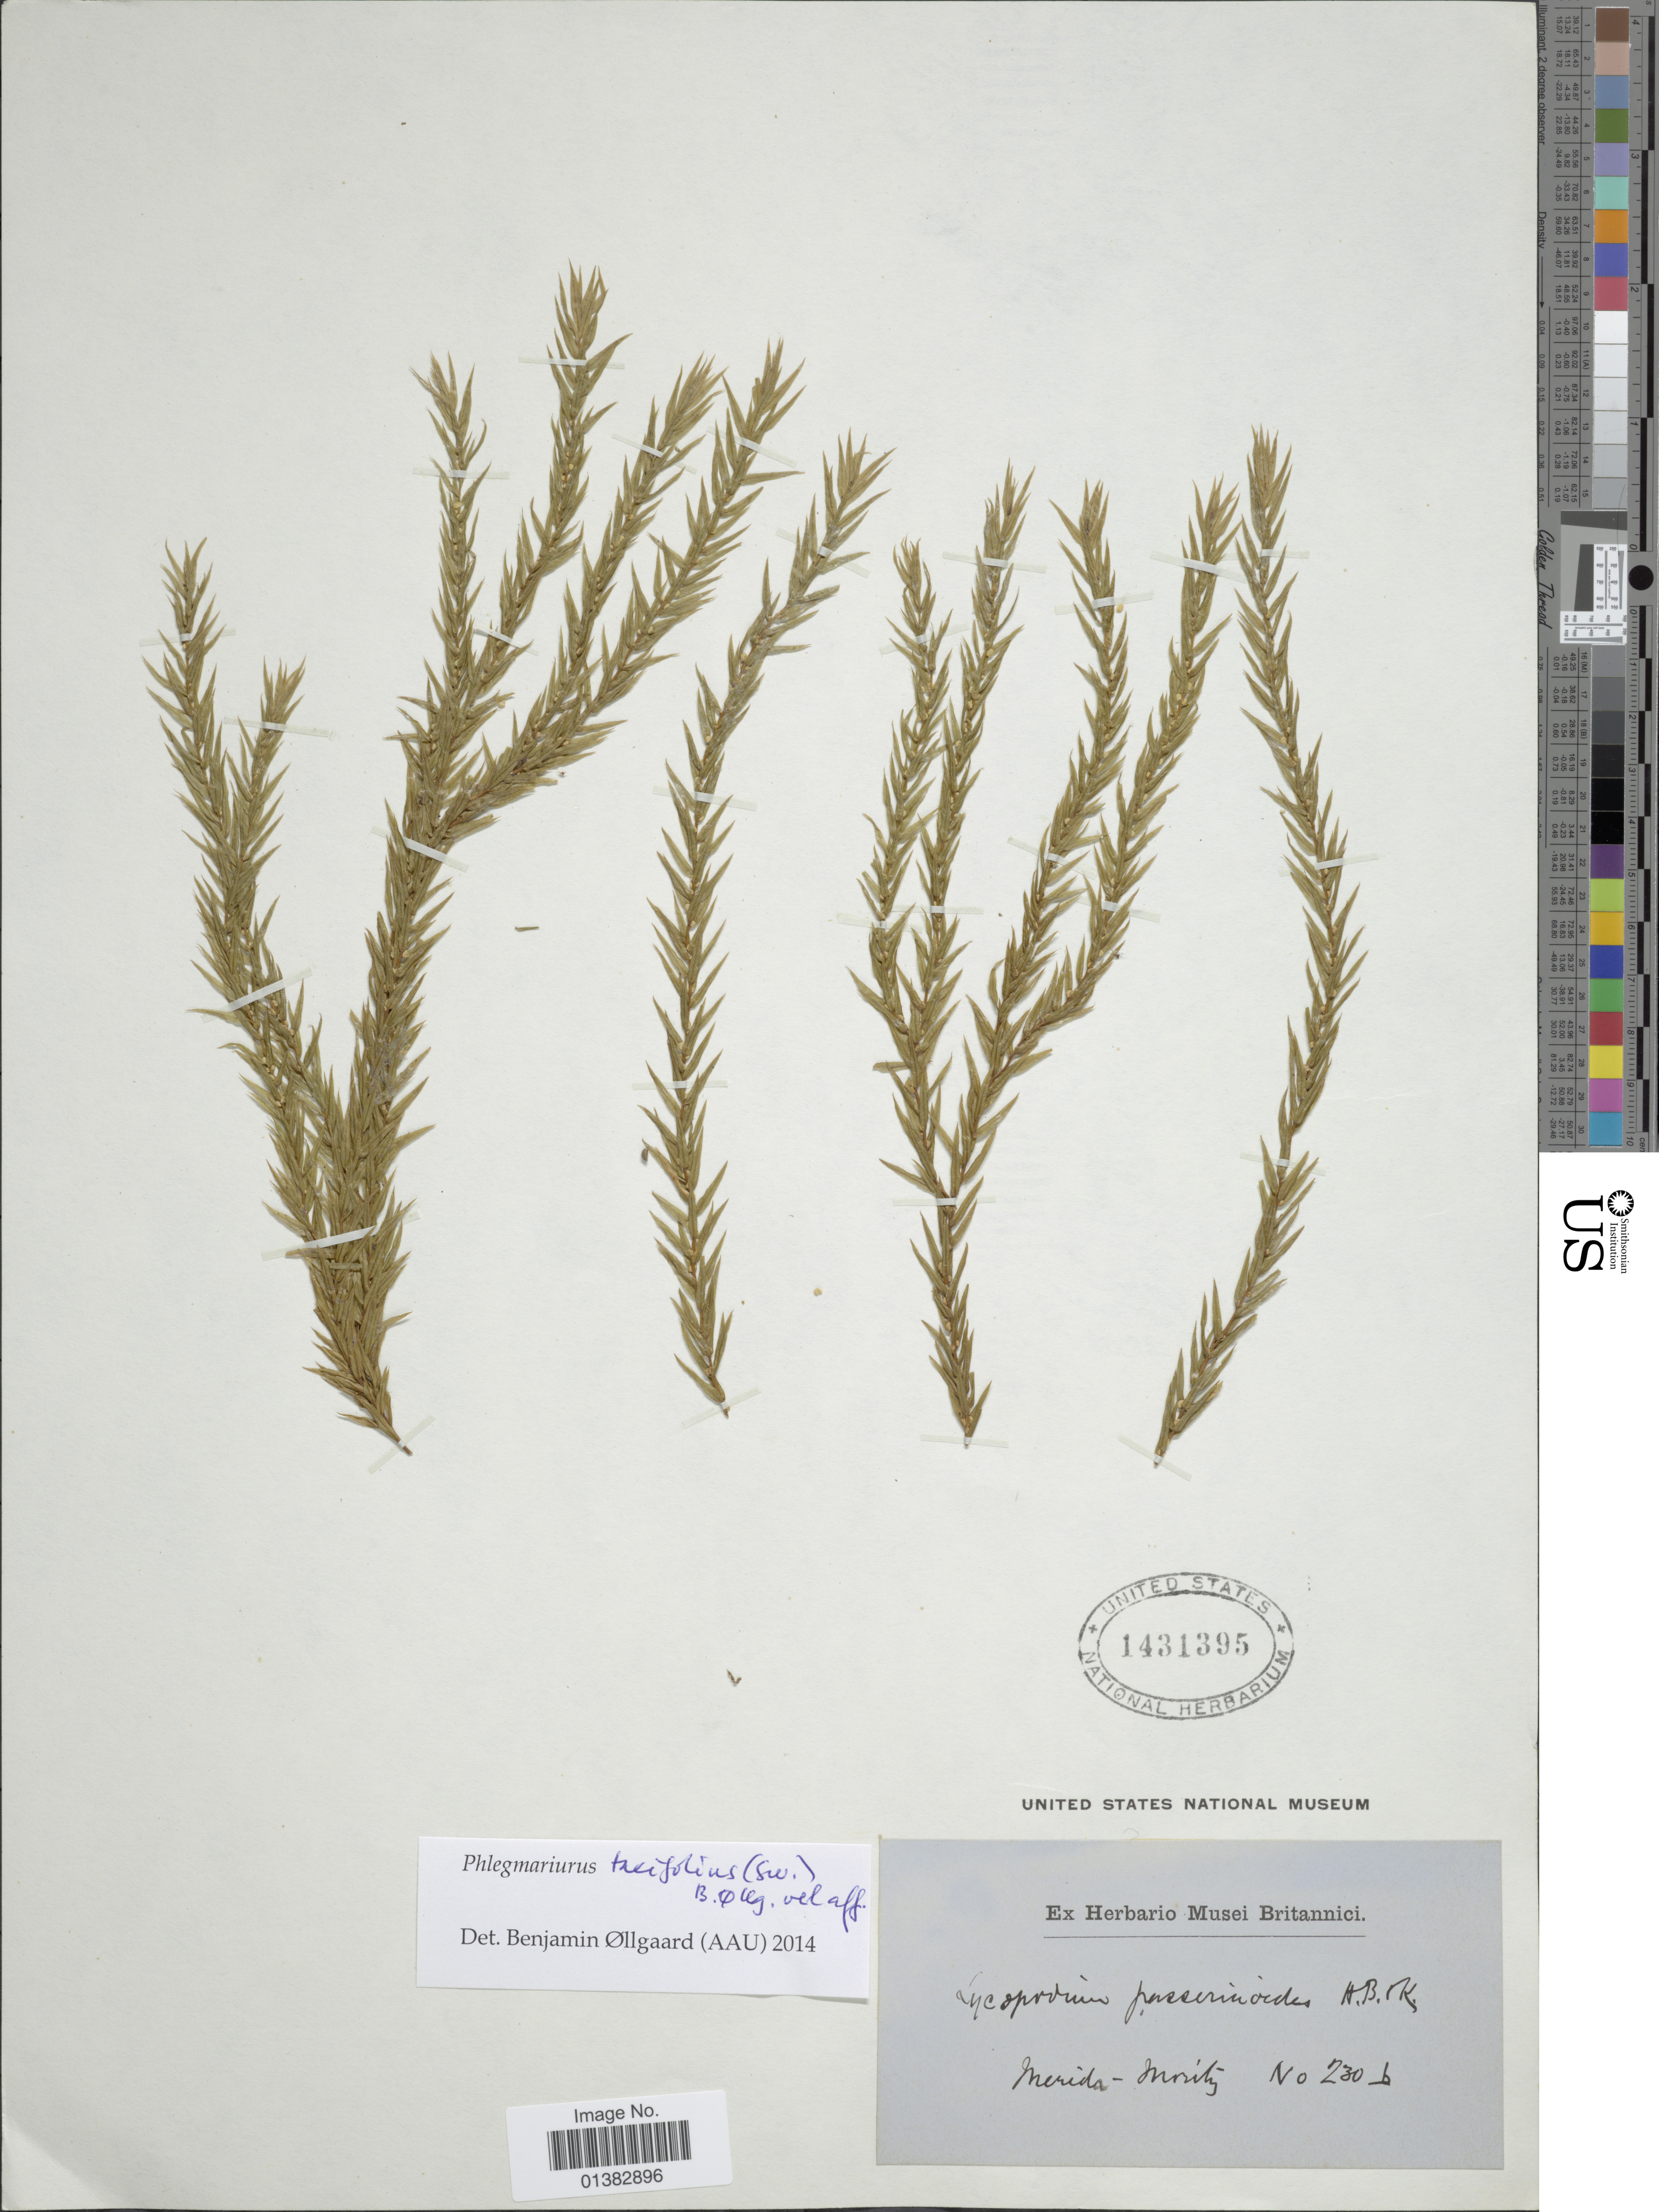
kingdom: Plantae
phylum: Tracheophyta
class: Lycopodiopsida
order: Lycopodiales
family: Lycopodiaceae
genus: Phlegmariurus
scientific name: Phlegmariurus taxifolius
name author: (Sw.) Á. Löve & D. Löve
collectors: Moritz, --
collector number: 230b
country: Venezuela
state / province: Mérida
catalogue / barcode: US 1431395